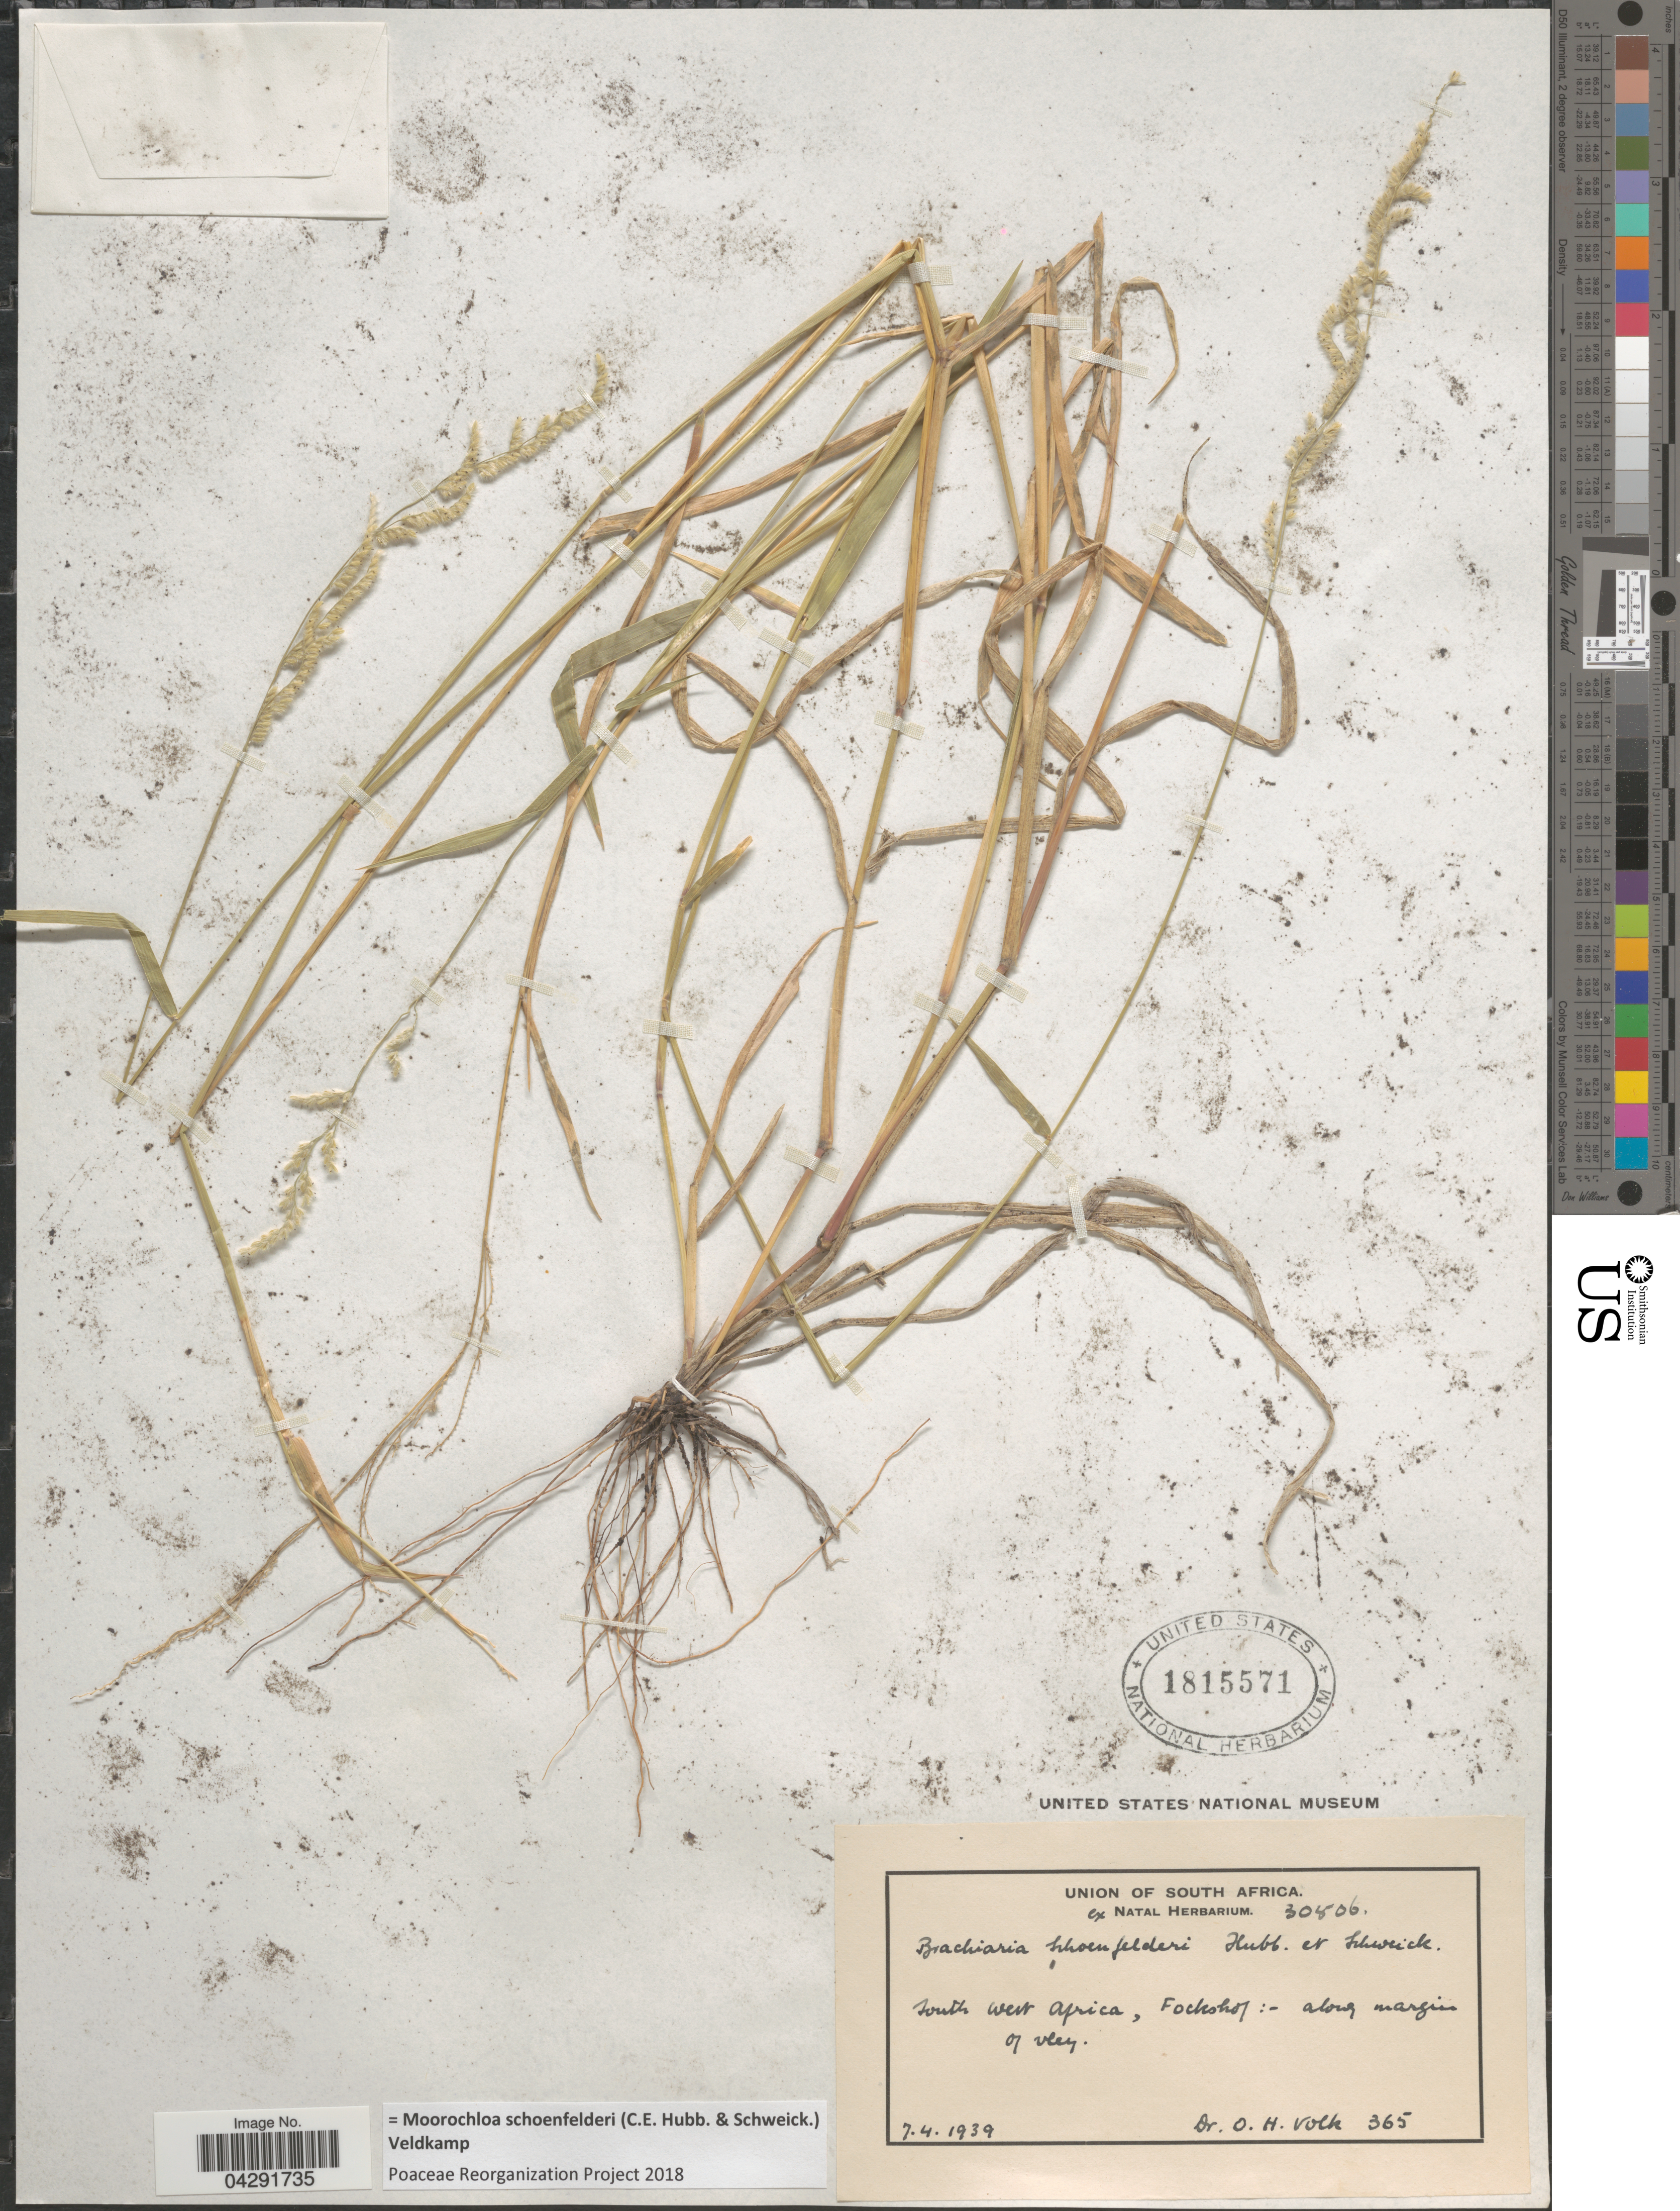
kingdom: Plantae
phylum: Tracheophyta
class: Liliopsida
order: Poales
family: Poaceae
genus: Moorochloa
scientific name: Moorochloa schoenfelderi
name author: (C. E. Hubb. & Schweick.) Veldkamp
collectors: O. Volk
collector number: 365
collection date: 1939-04-07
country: Namibia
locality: Union of South Africa. South West Africa, Fockshof: along margin of vley.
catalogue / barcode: US 1815571